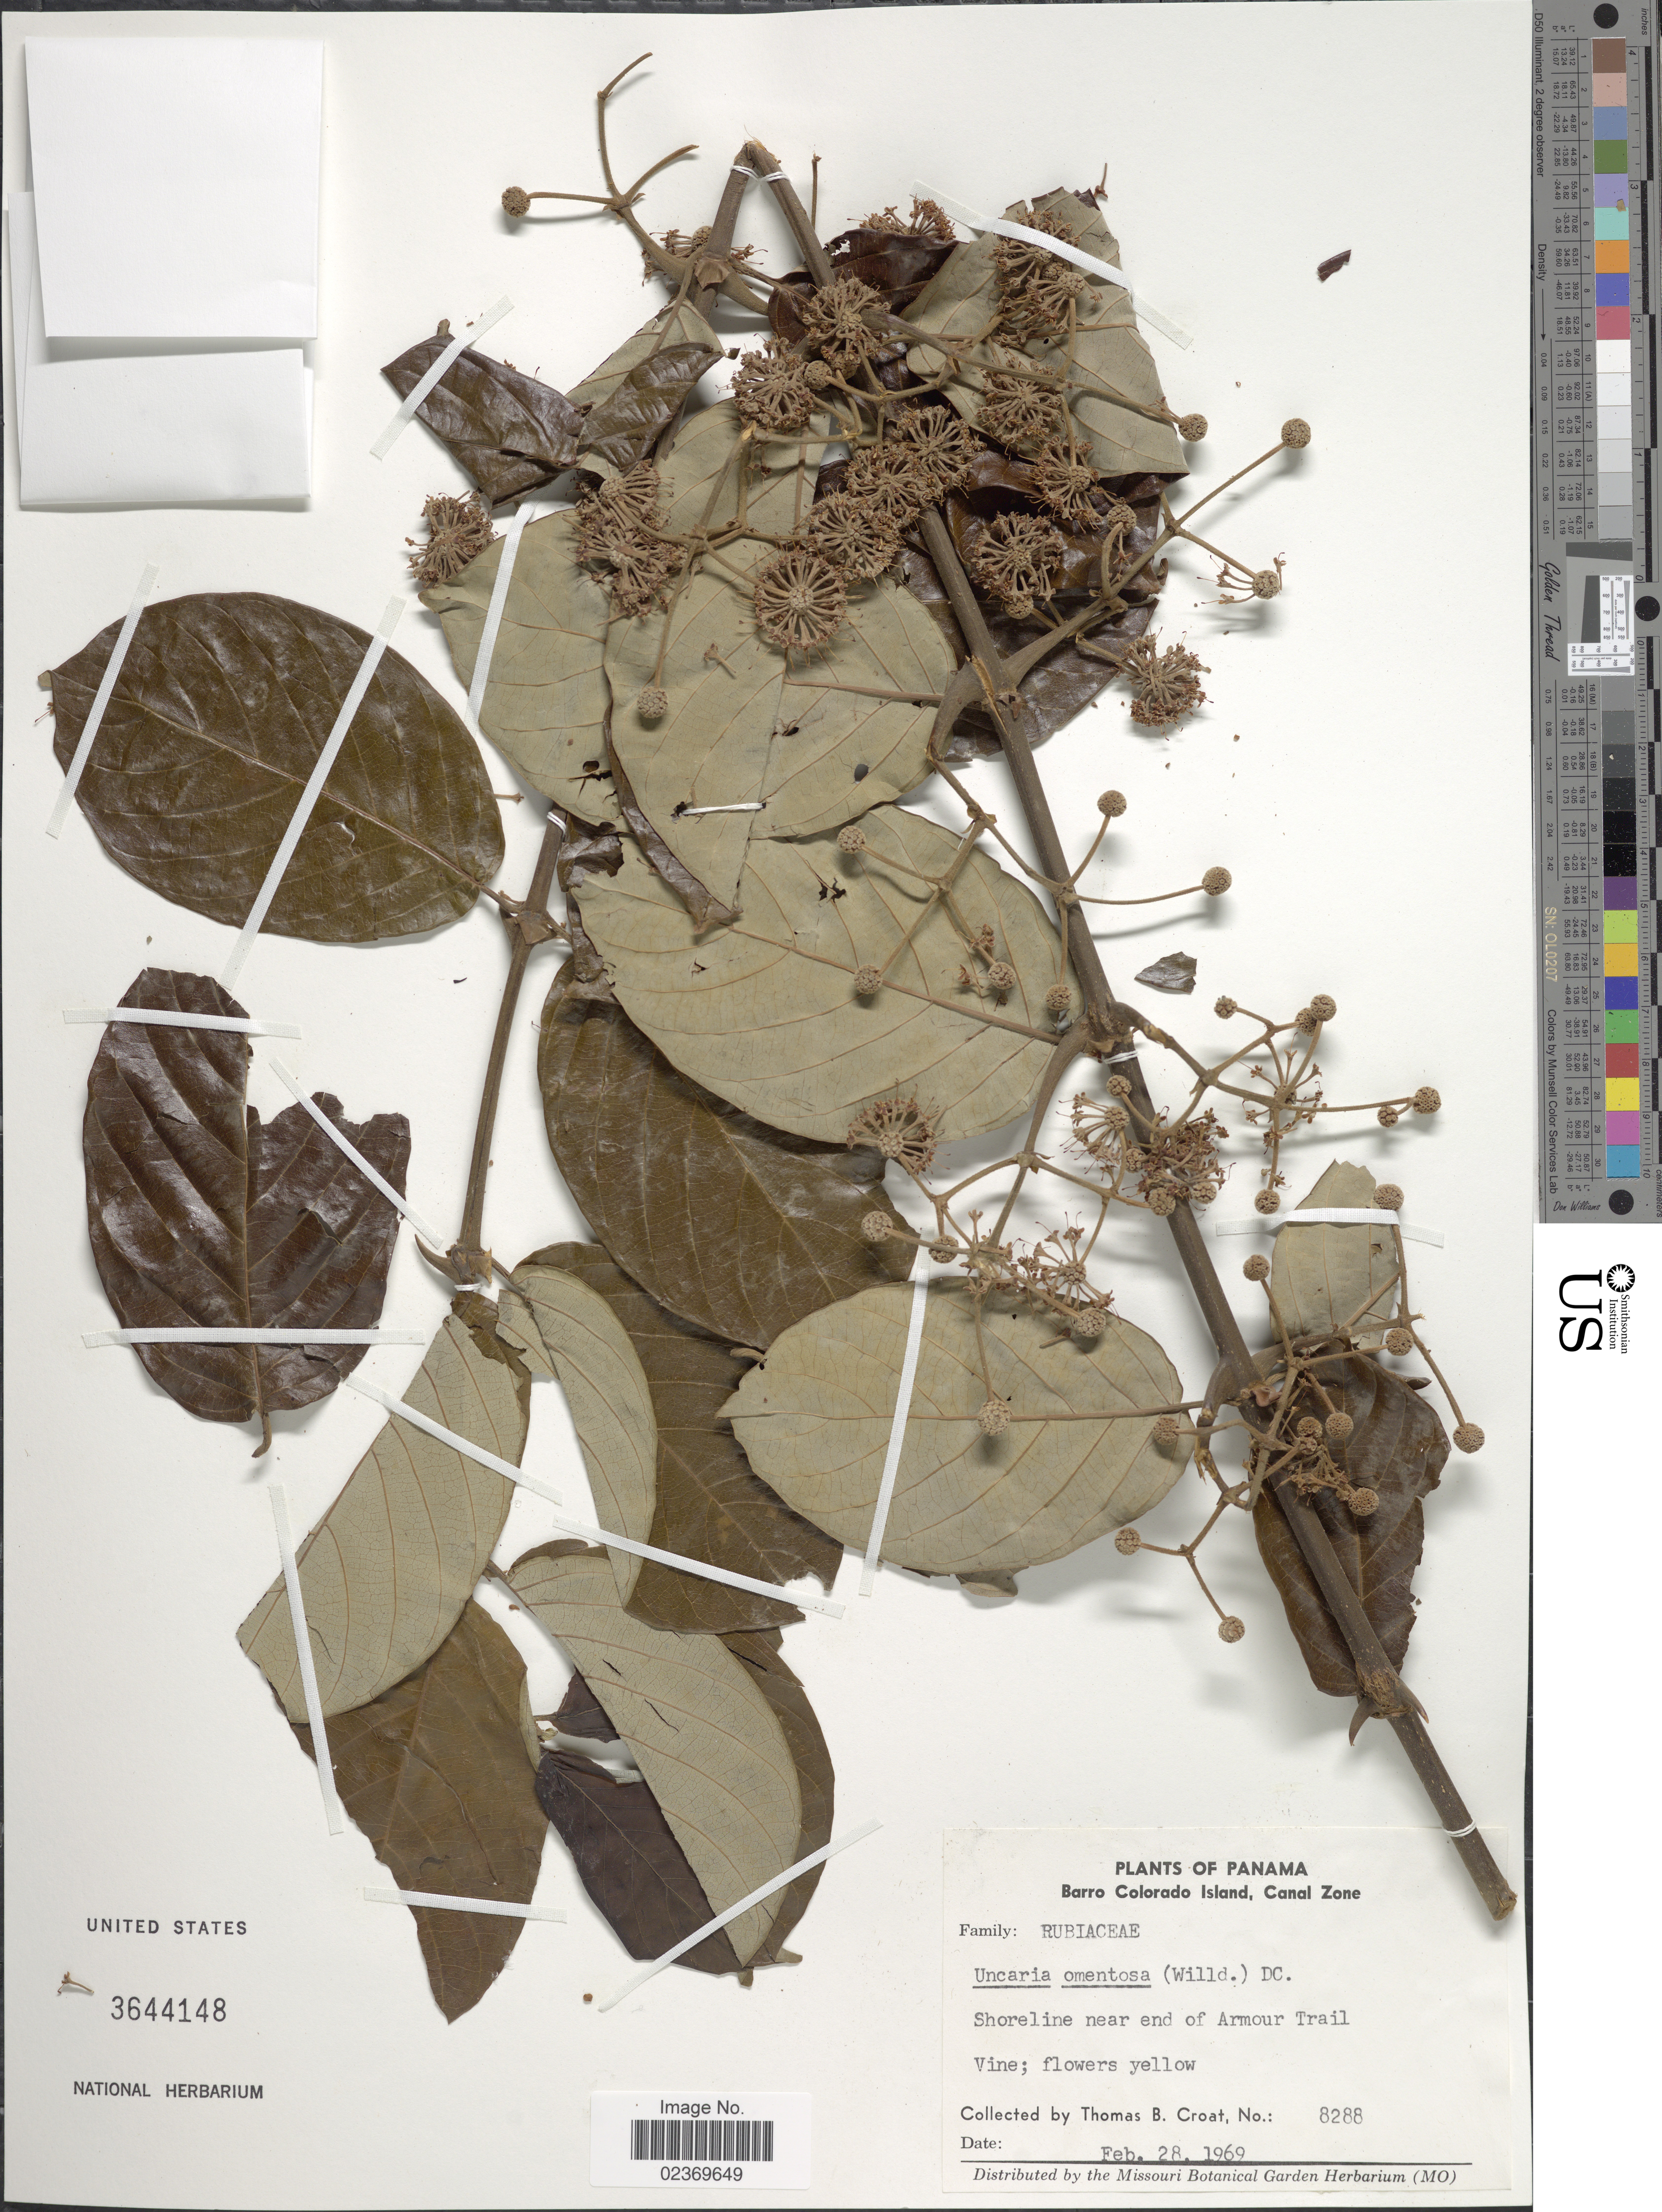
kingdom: Plantae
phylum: Tracheophyta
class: Magnoliopsida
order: Gentianales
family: Rubiaceae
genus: Uncaria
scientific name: Uncaria tomentosa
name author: (Willd. ex Roem. & Schult.) DC.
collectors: T. B. Croat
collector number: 8288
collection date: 1969-02-28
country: Panama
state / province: Panamá Oeste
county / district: Canal Zone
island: Barro Colorado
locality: Barro Colorado Island, Canal Zone, Shoreline near end of Armour Trail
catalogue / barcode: US 3644148